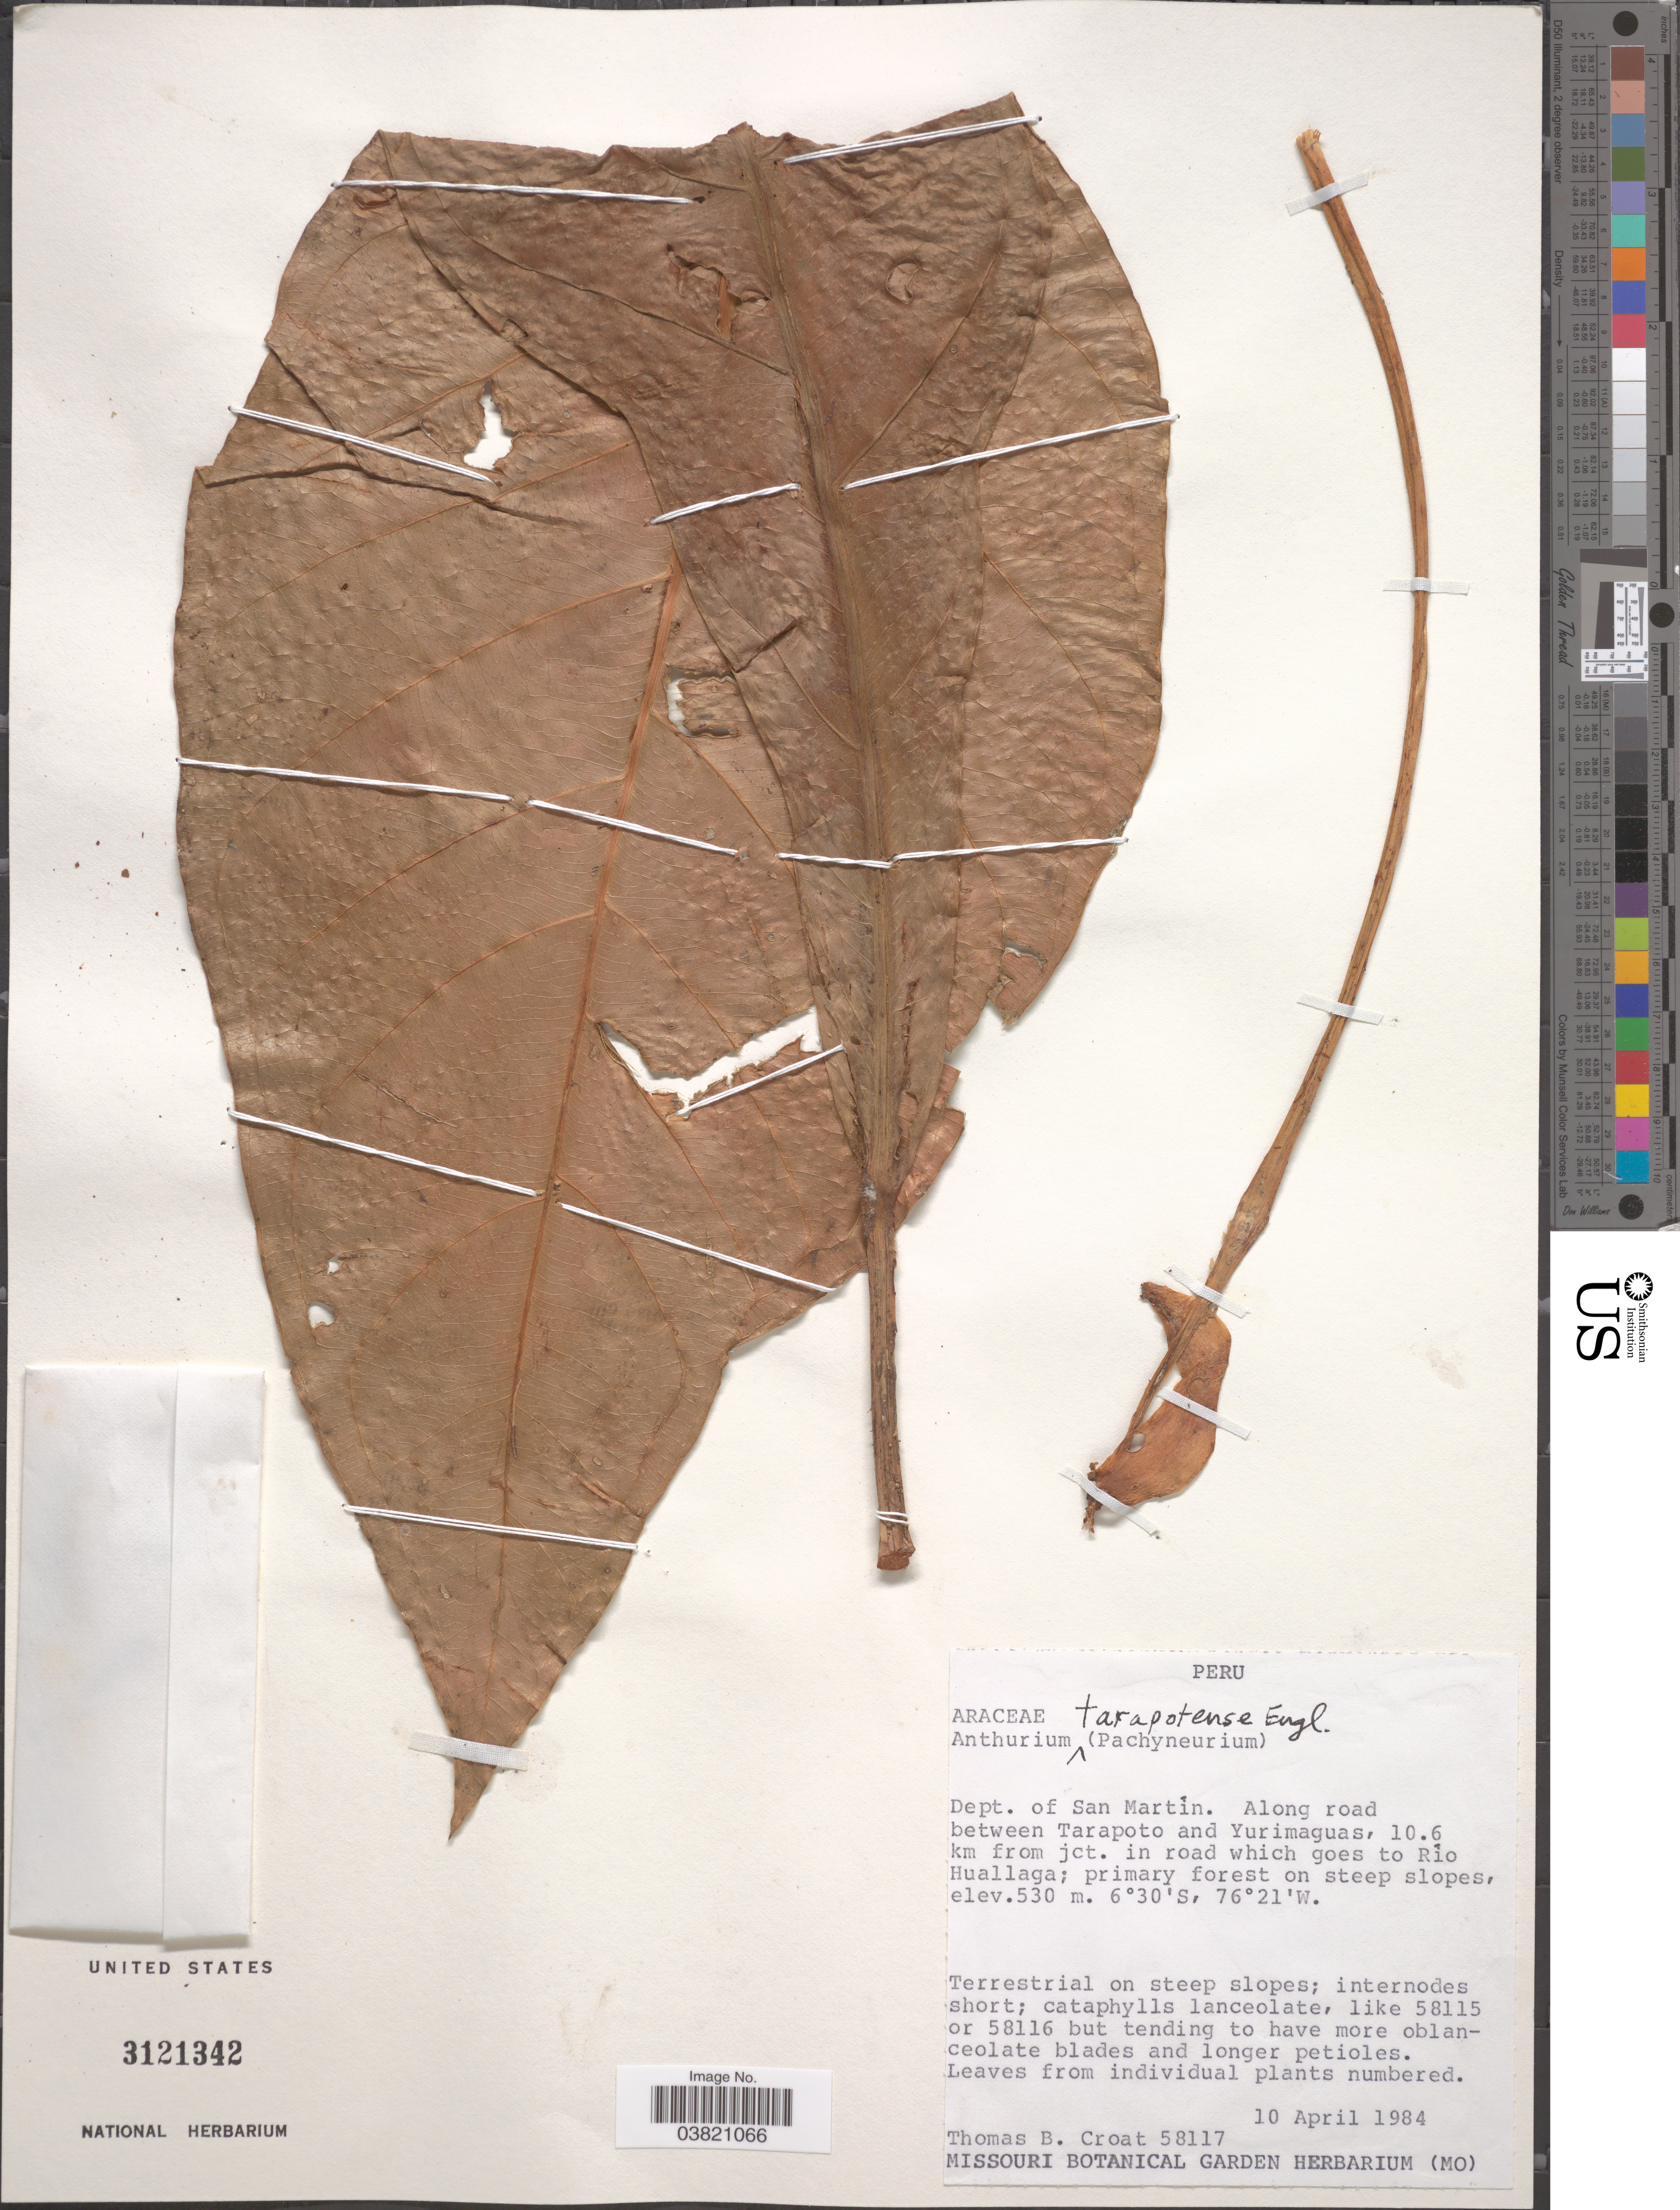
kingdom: Plantae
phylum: Tracheophyta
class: Liliopsida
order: Alismatales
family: Araceae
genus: Anthurium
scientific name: Anthurium tarapotense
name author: Engl.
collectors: T. B. Croat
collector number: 58117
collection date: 1984-04-10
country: Peru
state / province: San Martín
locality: Dept. San Martín. Along road between Tarapoto and Yurimaguas, 10.6 km from jct. in road which goes to Río Huallaga.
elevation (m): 530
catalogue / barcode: US 3121342